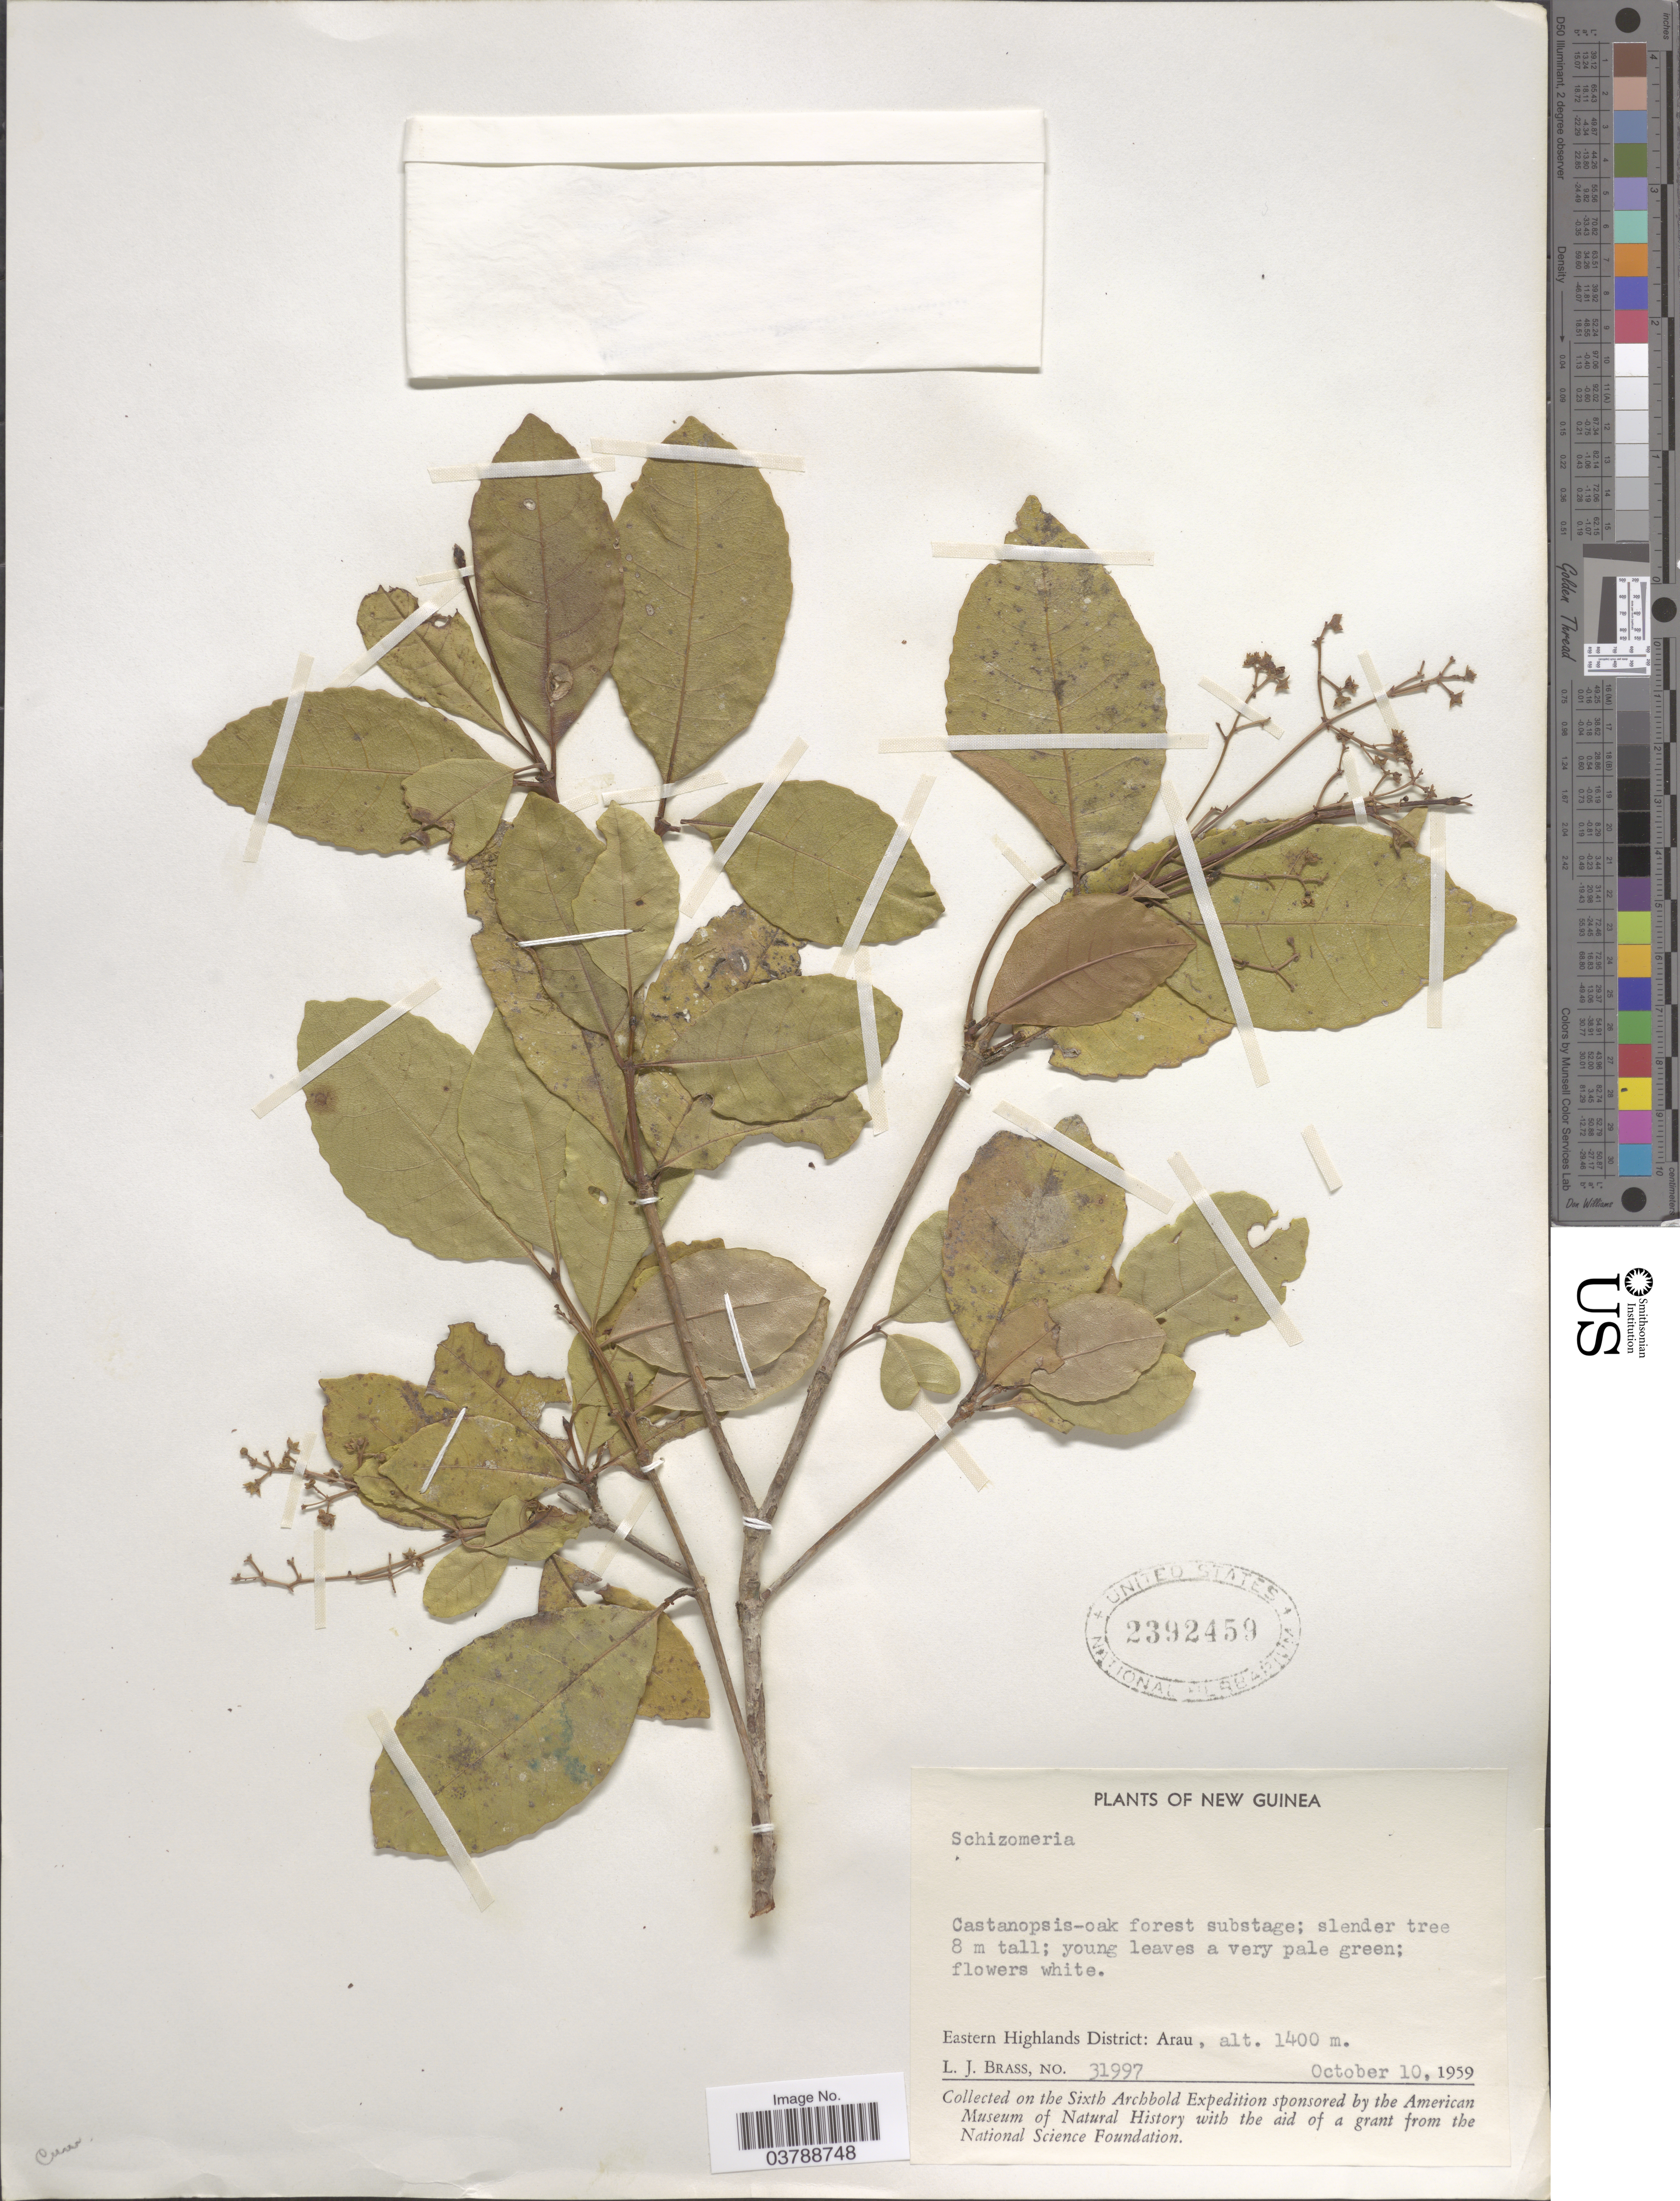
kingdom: Plantae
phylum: Tracheophyta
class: Magnoliopsida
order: Oxalidales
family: Cunoniaceae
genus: Schizomeria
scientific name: Schizomeria sp.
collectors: L. J. Brass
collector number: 31997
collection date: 1959-10-10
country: Papua New Guinea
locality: New Guinea. Eastern Highlands District: Arau.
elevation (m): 1400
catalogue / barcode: US 2392459